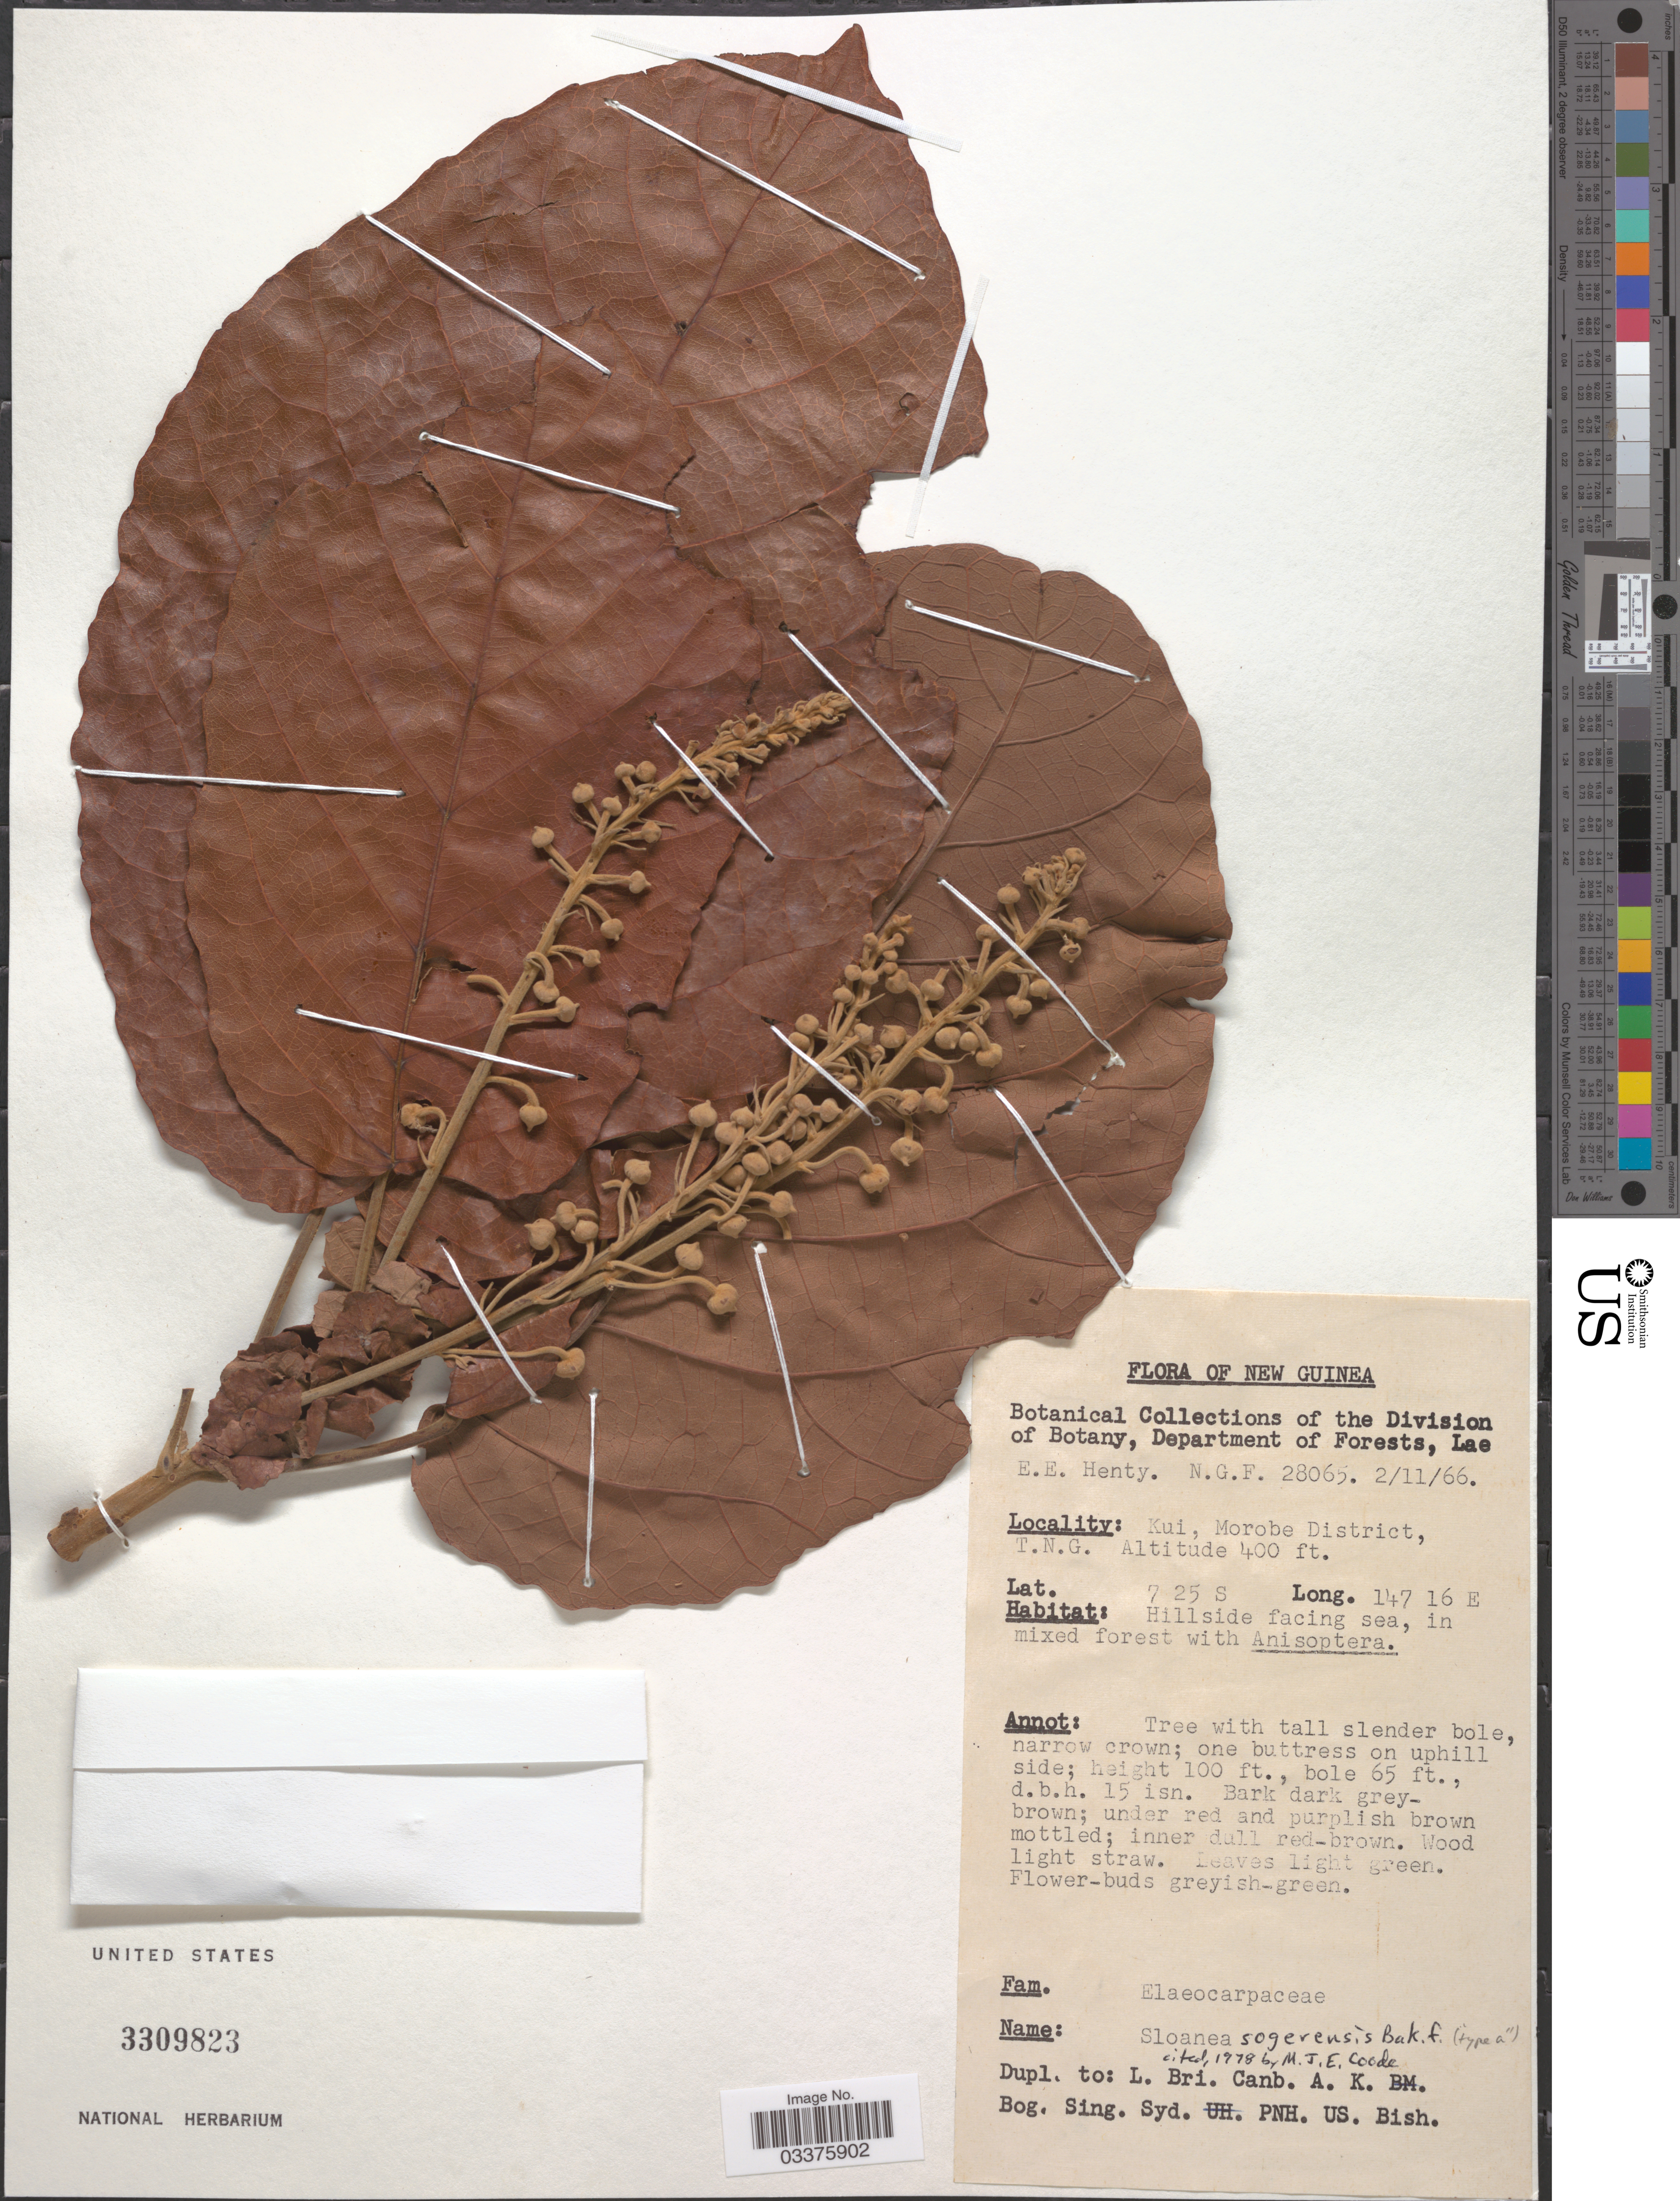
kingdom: Plantae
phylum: Tracheophyta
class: Magnoliopsida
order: Oxalidales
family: Elaeocarpaceae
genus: Sloanea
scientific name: Sloanea sogerensis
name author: Baker f.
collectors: E. Henty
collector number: N.G.F.28065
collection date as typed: Transcribed d/m/y: 2/11/66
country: Papua New Guinea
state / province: Morobe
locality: New Guinea. Kui, Morobe District, T.N.G.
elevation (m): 122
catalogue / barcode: US 3309823